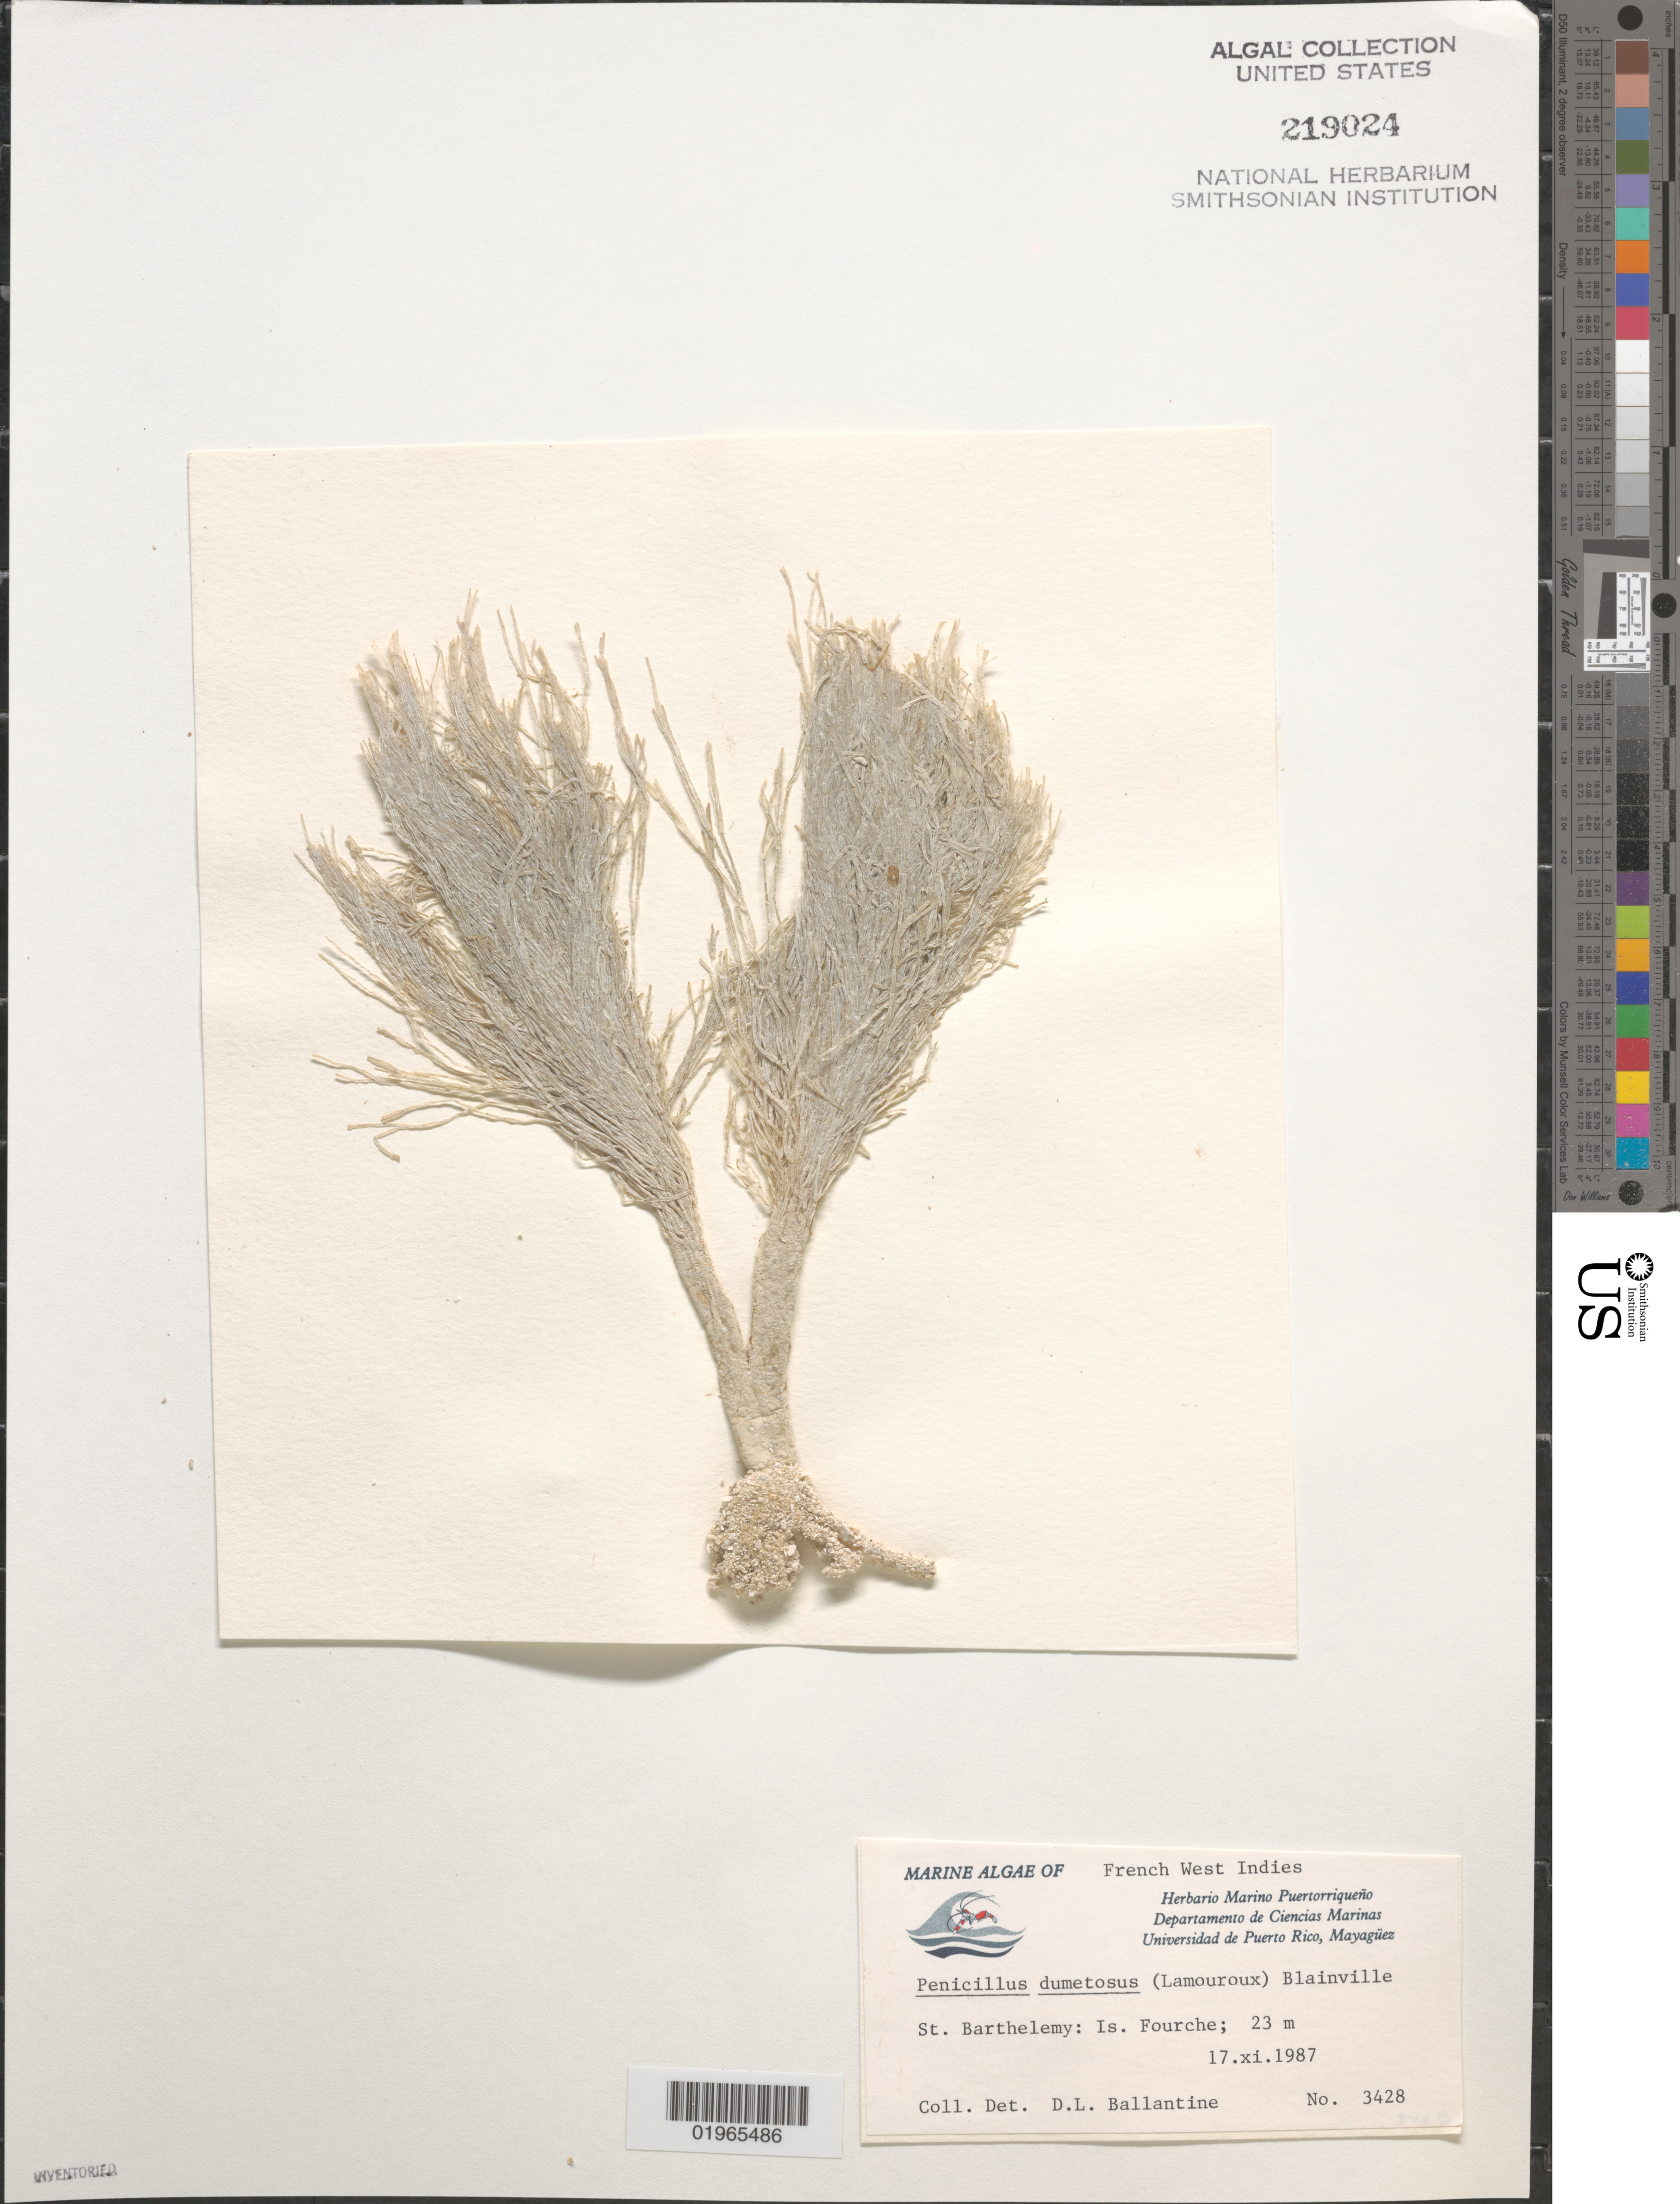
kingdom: Plantae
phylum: Chlorophyta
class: Ulvophyceae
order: Bryopsidales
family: Udoteaceae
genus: Penicillus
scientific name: Penicillus dumetosus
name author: (J.V.Lamouroux) Blainville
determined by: Ballantine, D. L.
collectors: D.L. Ballantine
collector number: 3428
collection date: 1987-11-17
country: Saint Barthélemy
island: Ile Fourche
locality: St. Barthelemy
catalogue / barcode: US 219024